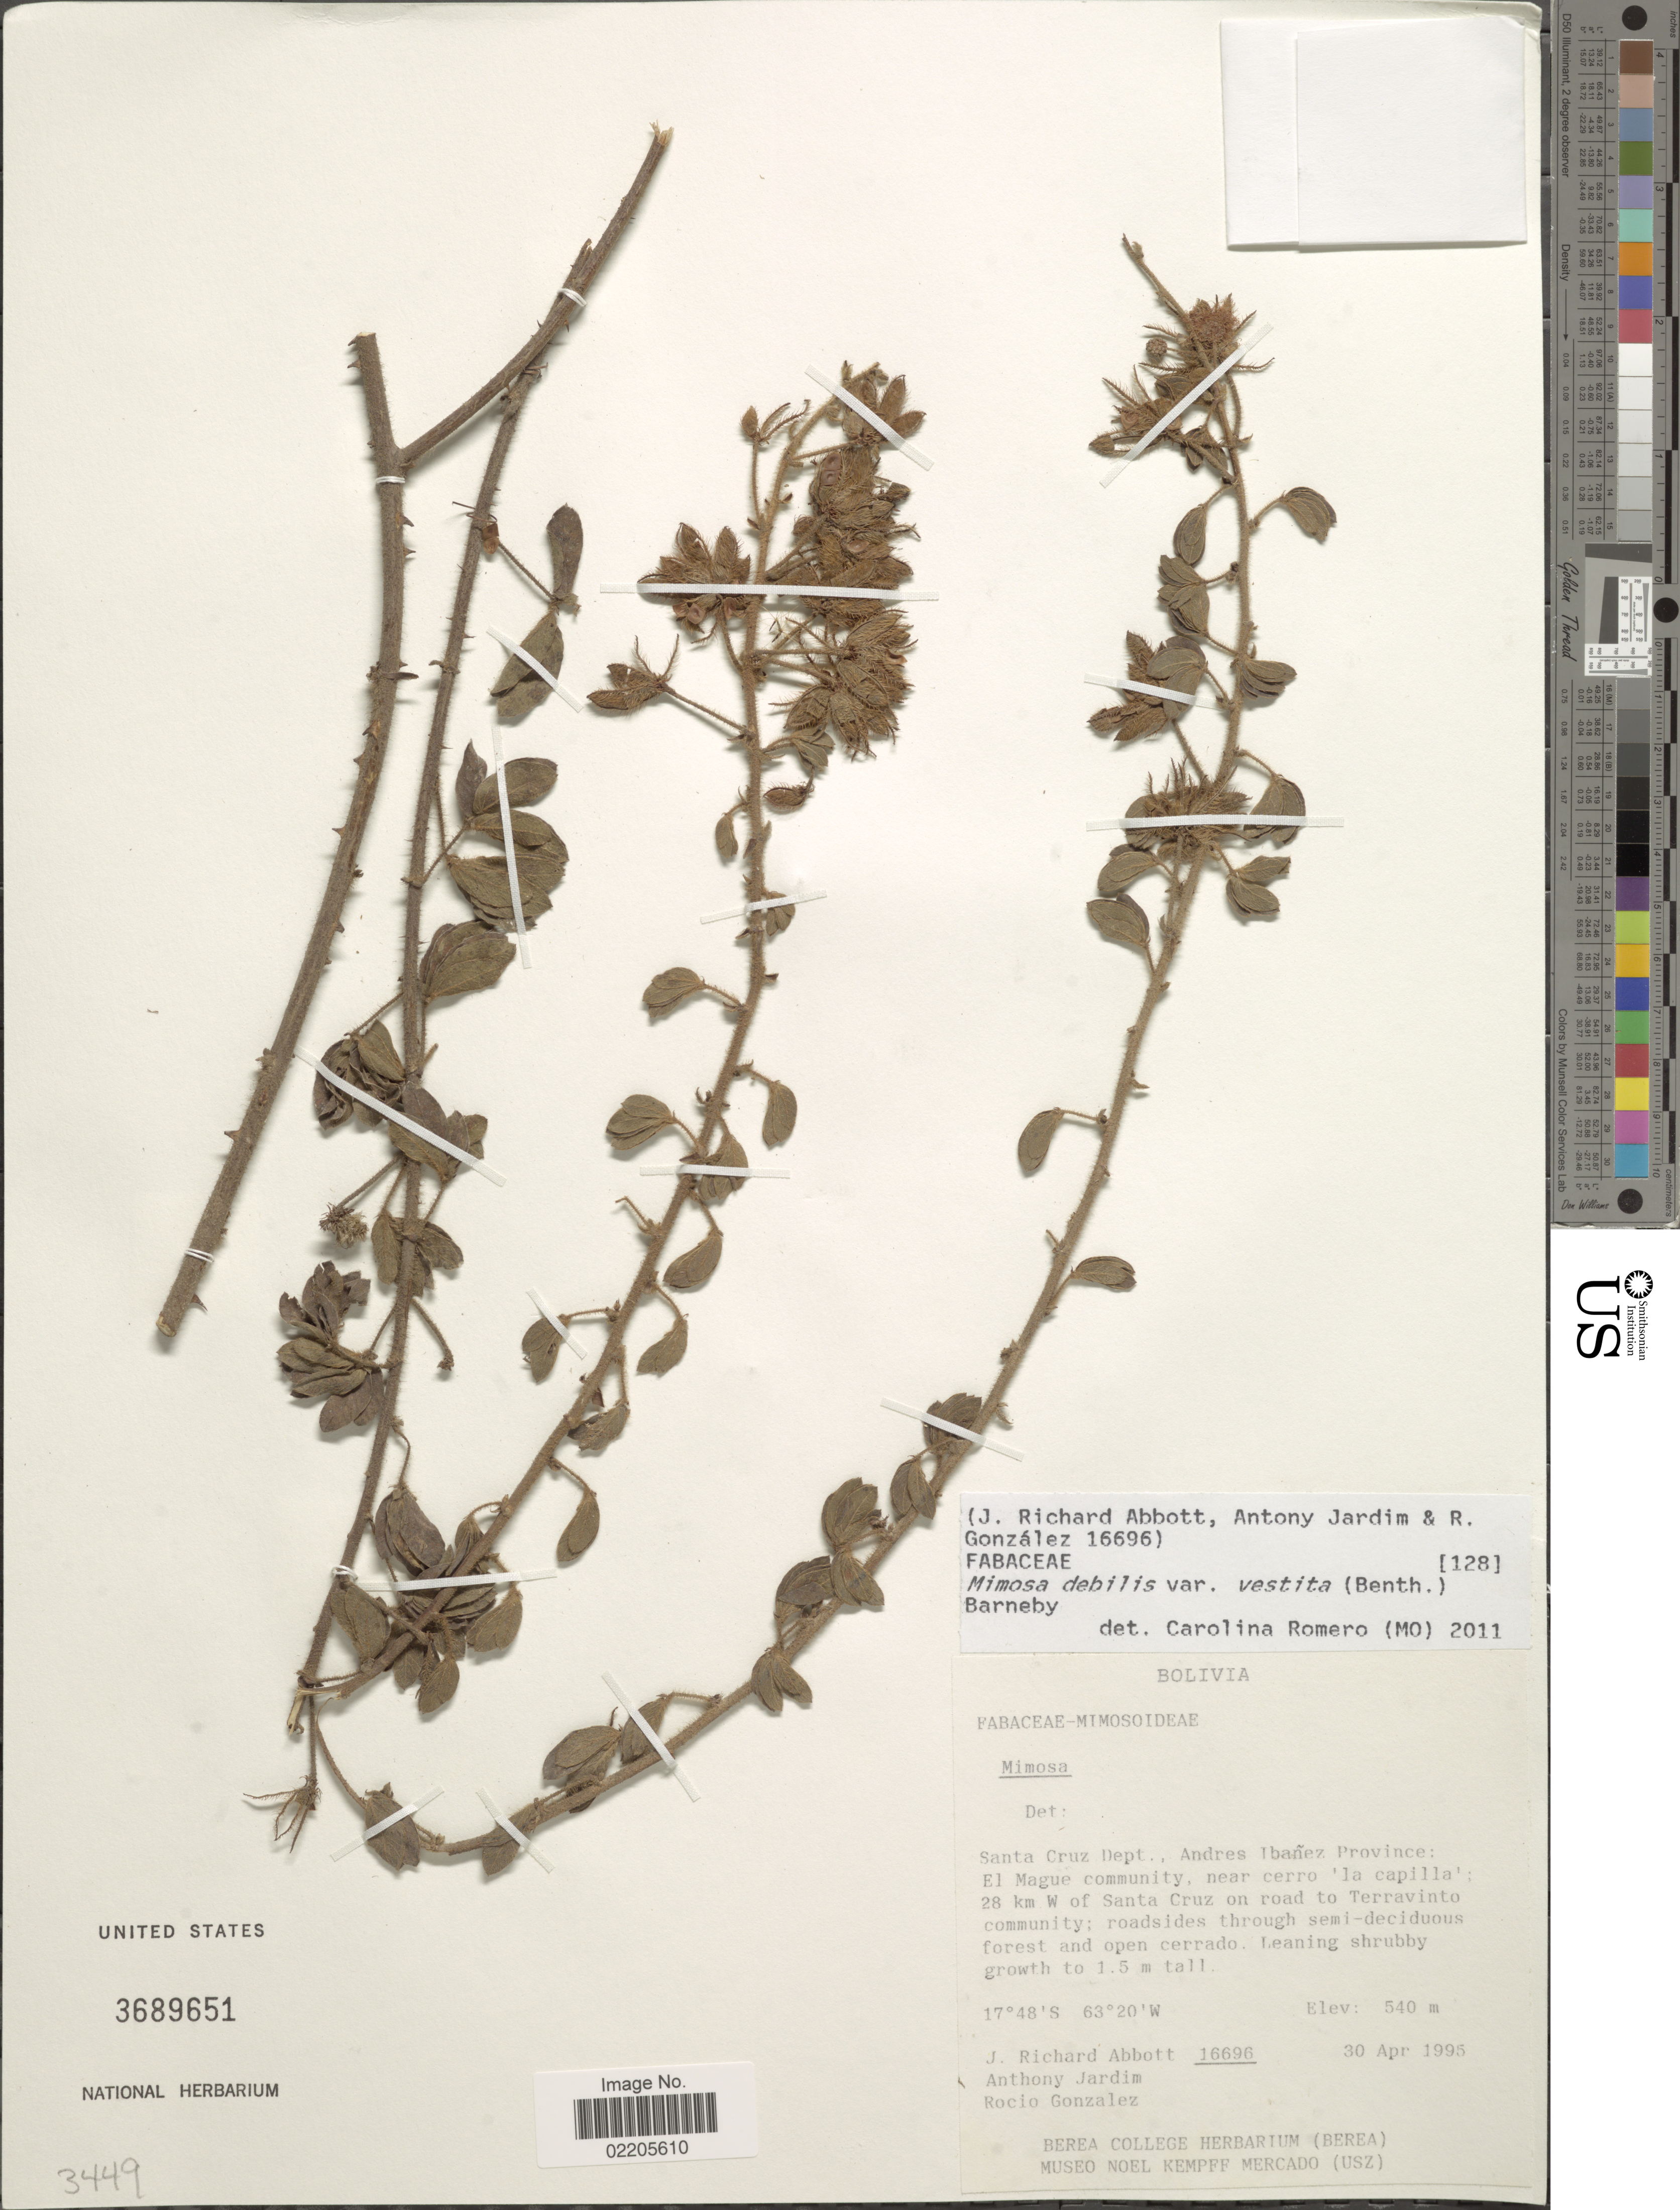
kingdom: Plantae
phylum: Tracheophyta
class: Magnoliopsida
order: Fabales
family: Fabaceae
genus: Mimosa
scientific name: Mimosa debilis var. vestita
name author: (Benth.) Barneby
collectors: J. R. Abbott, A. Jardim & R. González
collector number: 16696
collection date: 1995-04-30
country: Bolivia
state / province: Santa Cruz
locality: Santa Cruz Dept., Andres Ibanez Province: El Mague community, near cerro ' la capilla' ; 28 km W of Santa Cruz on road to Terravinto community: roadsides through semi- deciduous forest and open cerrado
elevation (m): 540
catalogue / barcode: US 3689651